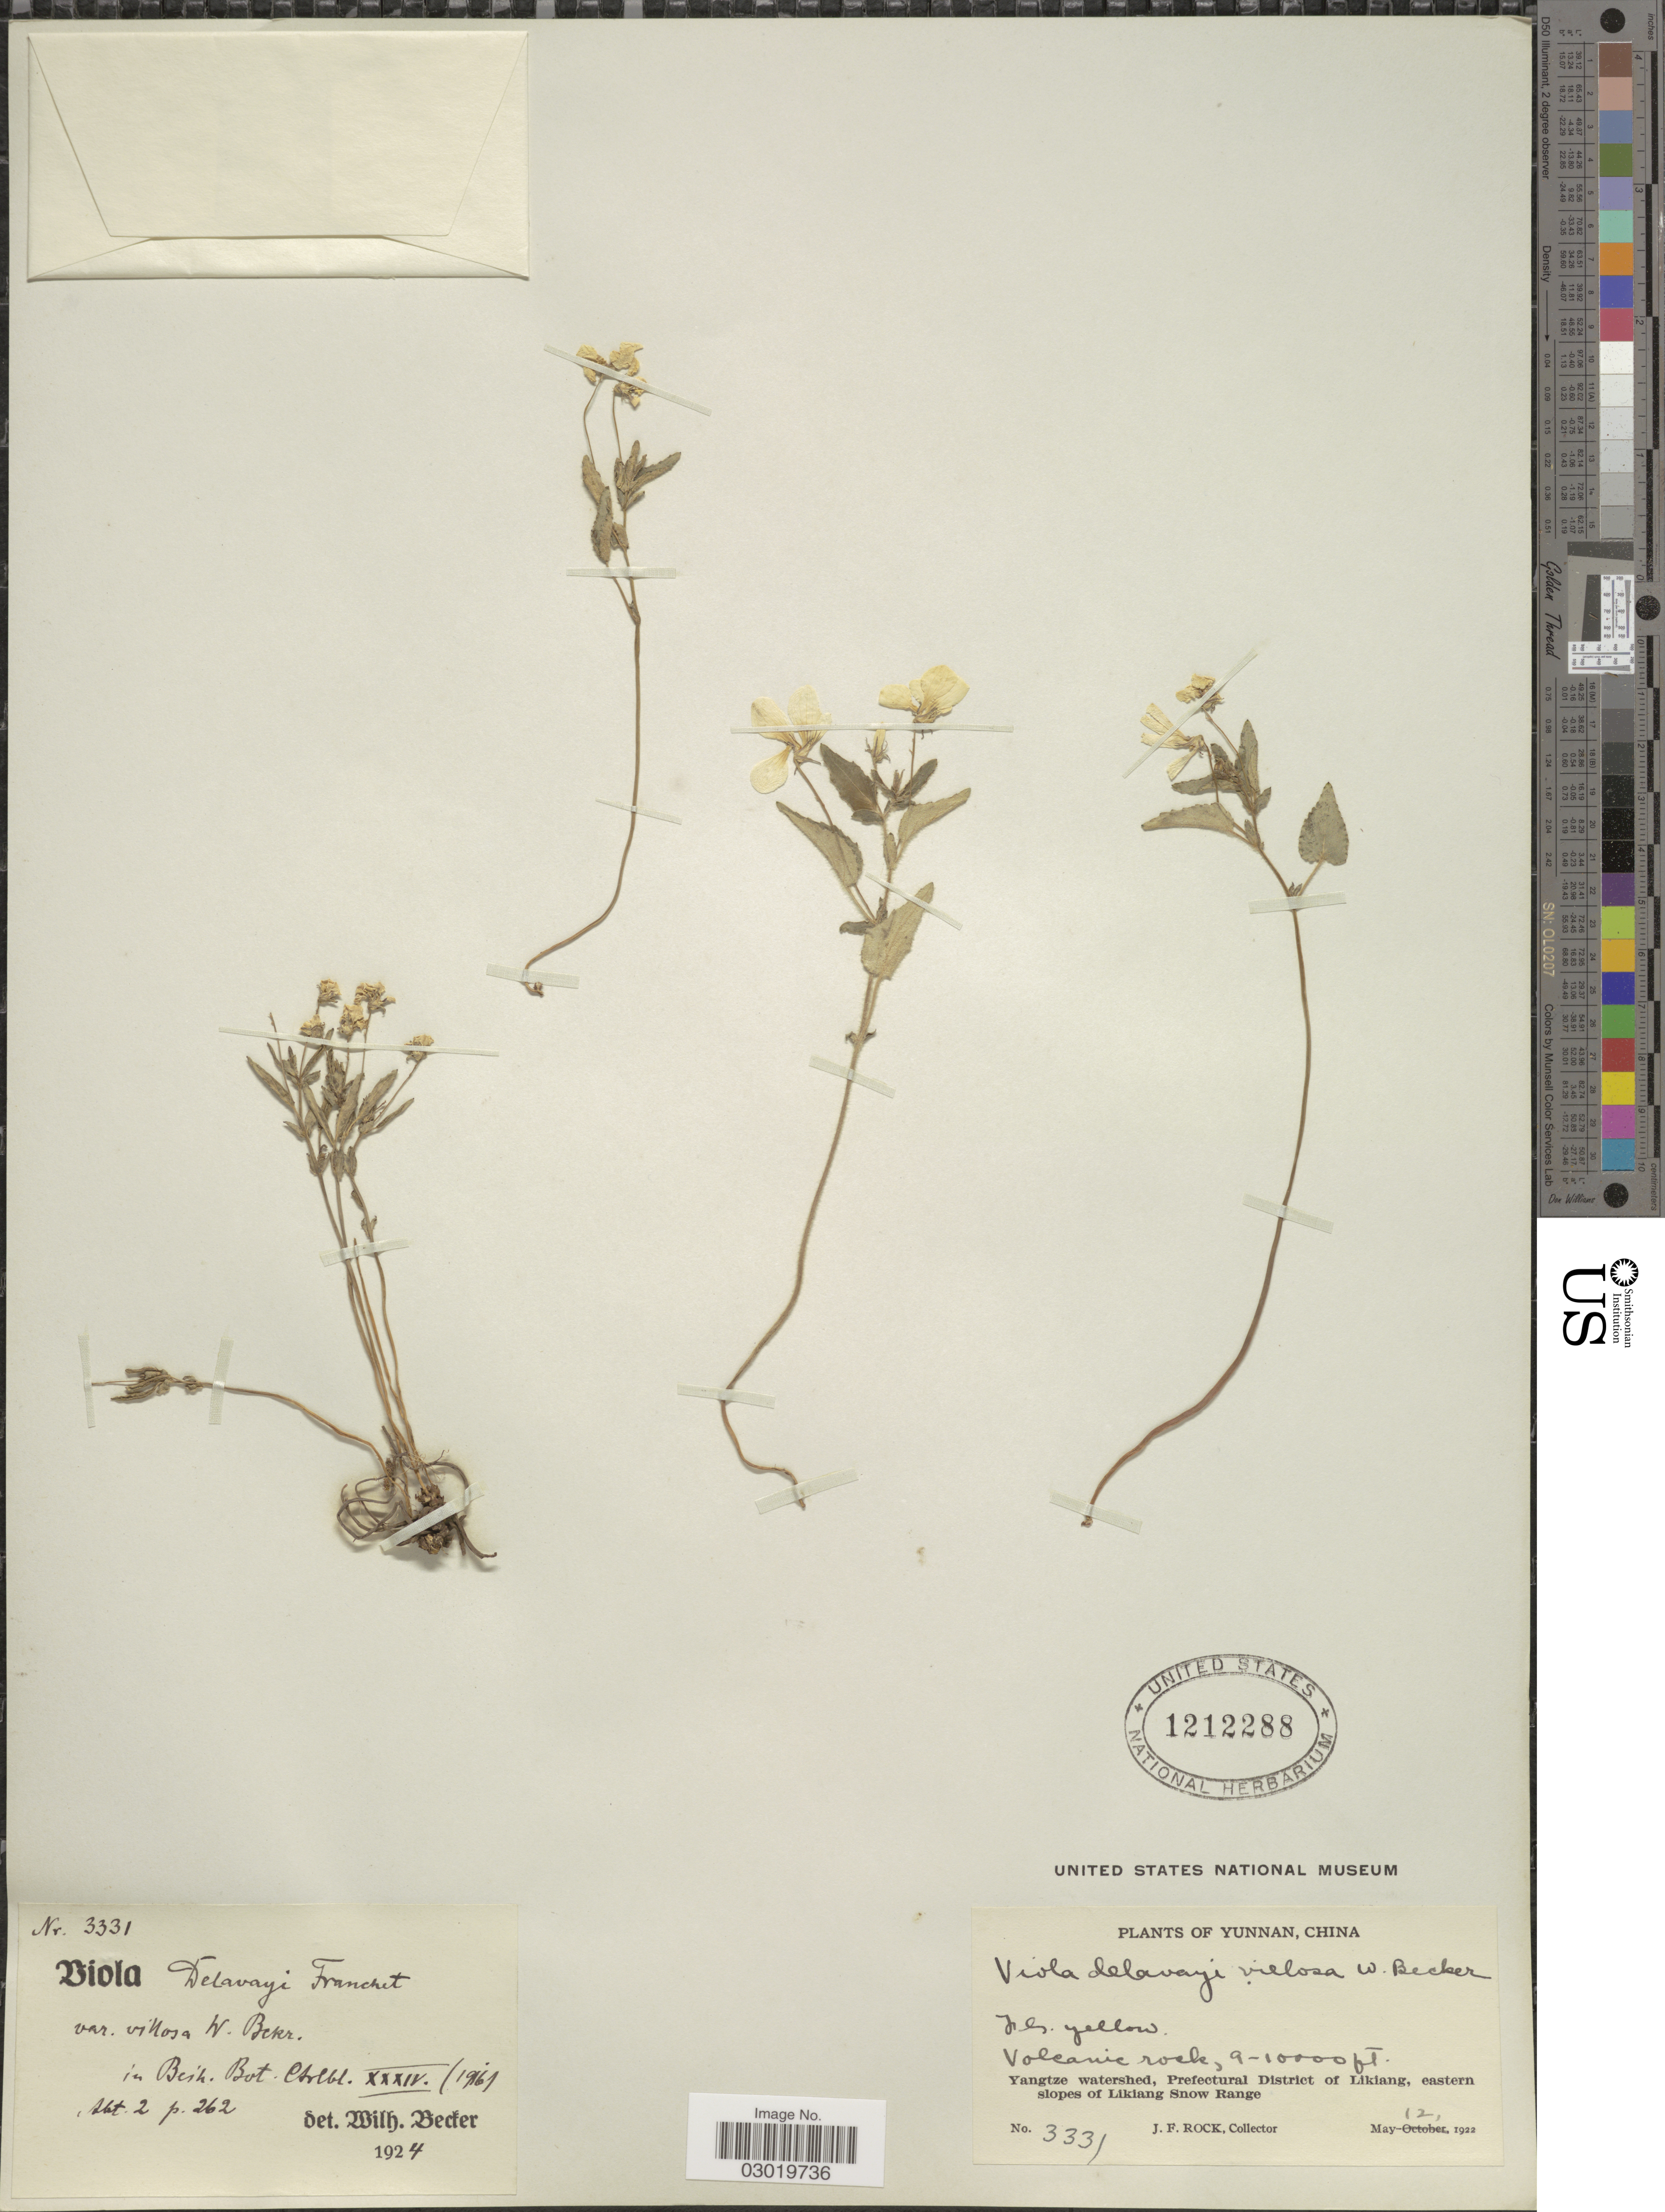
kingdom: Plantae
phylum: Tracheophyta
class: Magnoliopsida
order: Malpighiales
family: Violaceae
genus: Viola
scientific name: Viola delavayi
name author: Franch.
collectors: J. Rock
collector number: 3331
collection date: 1922-05-12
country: China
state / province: Yunnan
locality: Yangtze watershed, Prefectural District of Likiang, eastern slopes of Likiang Snow Range.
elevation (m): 2743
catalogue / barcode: US 1212288